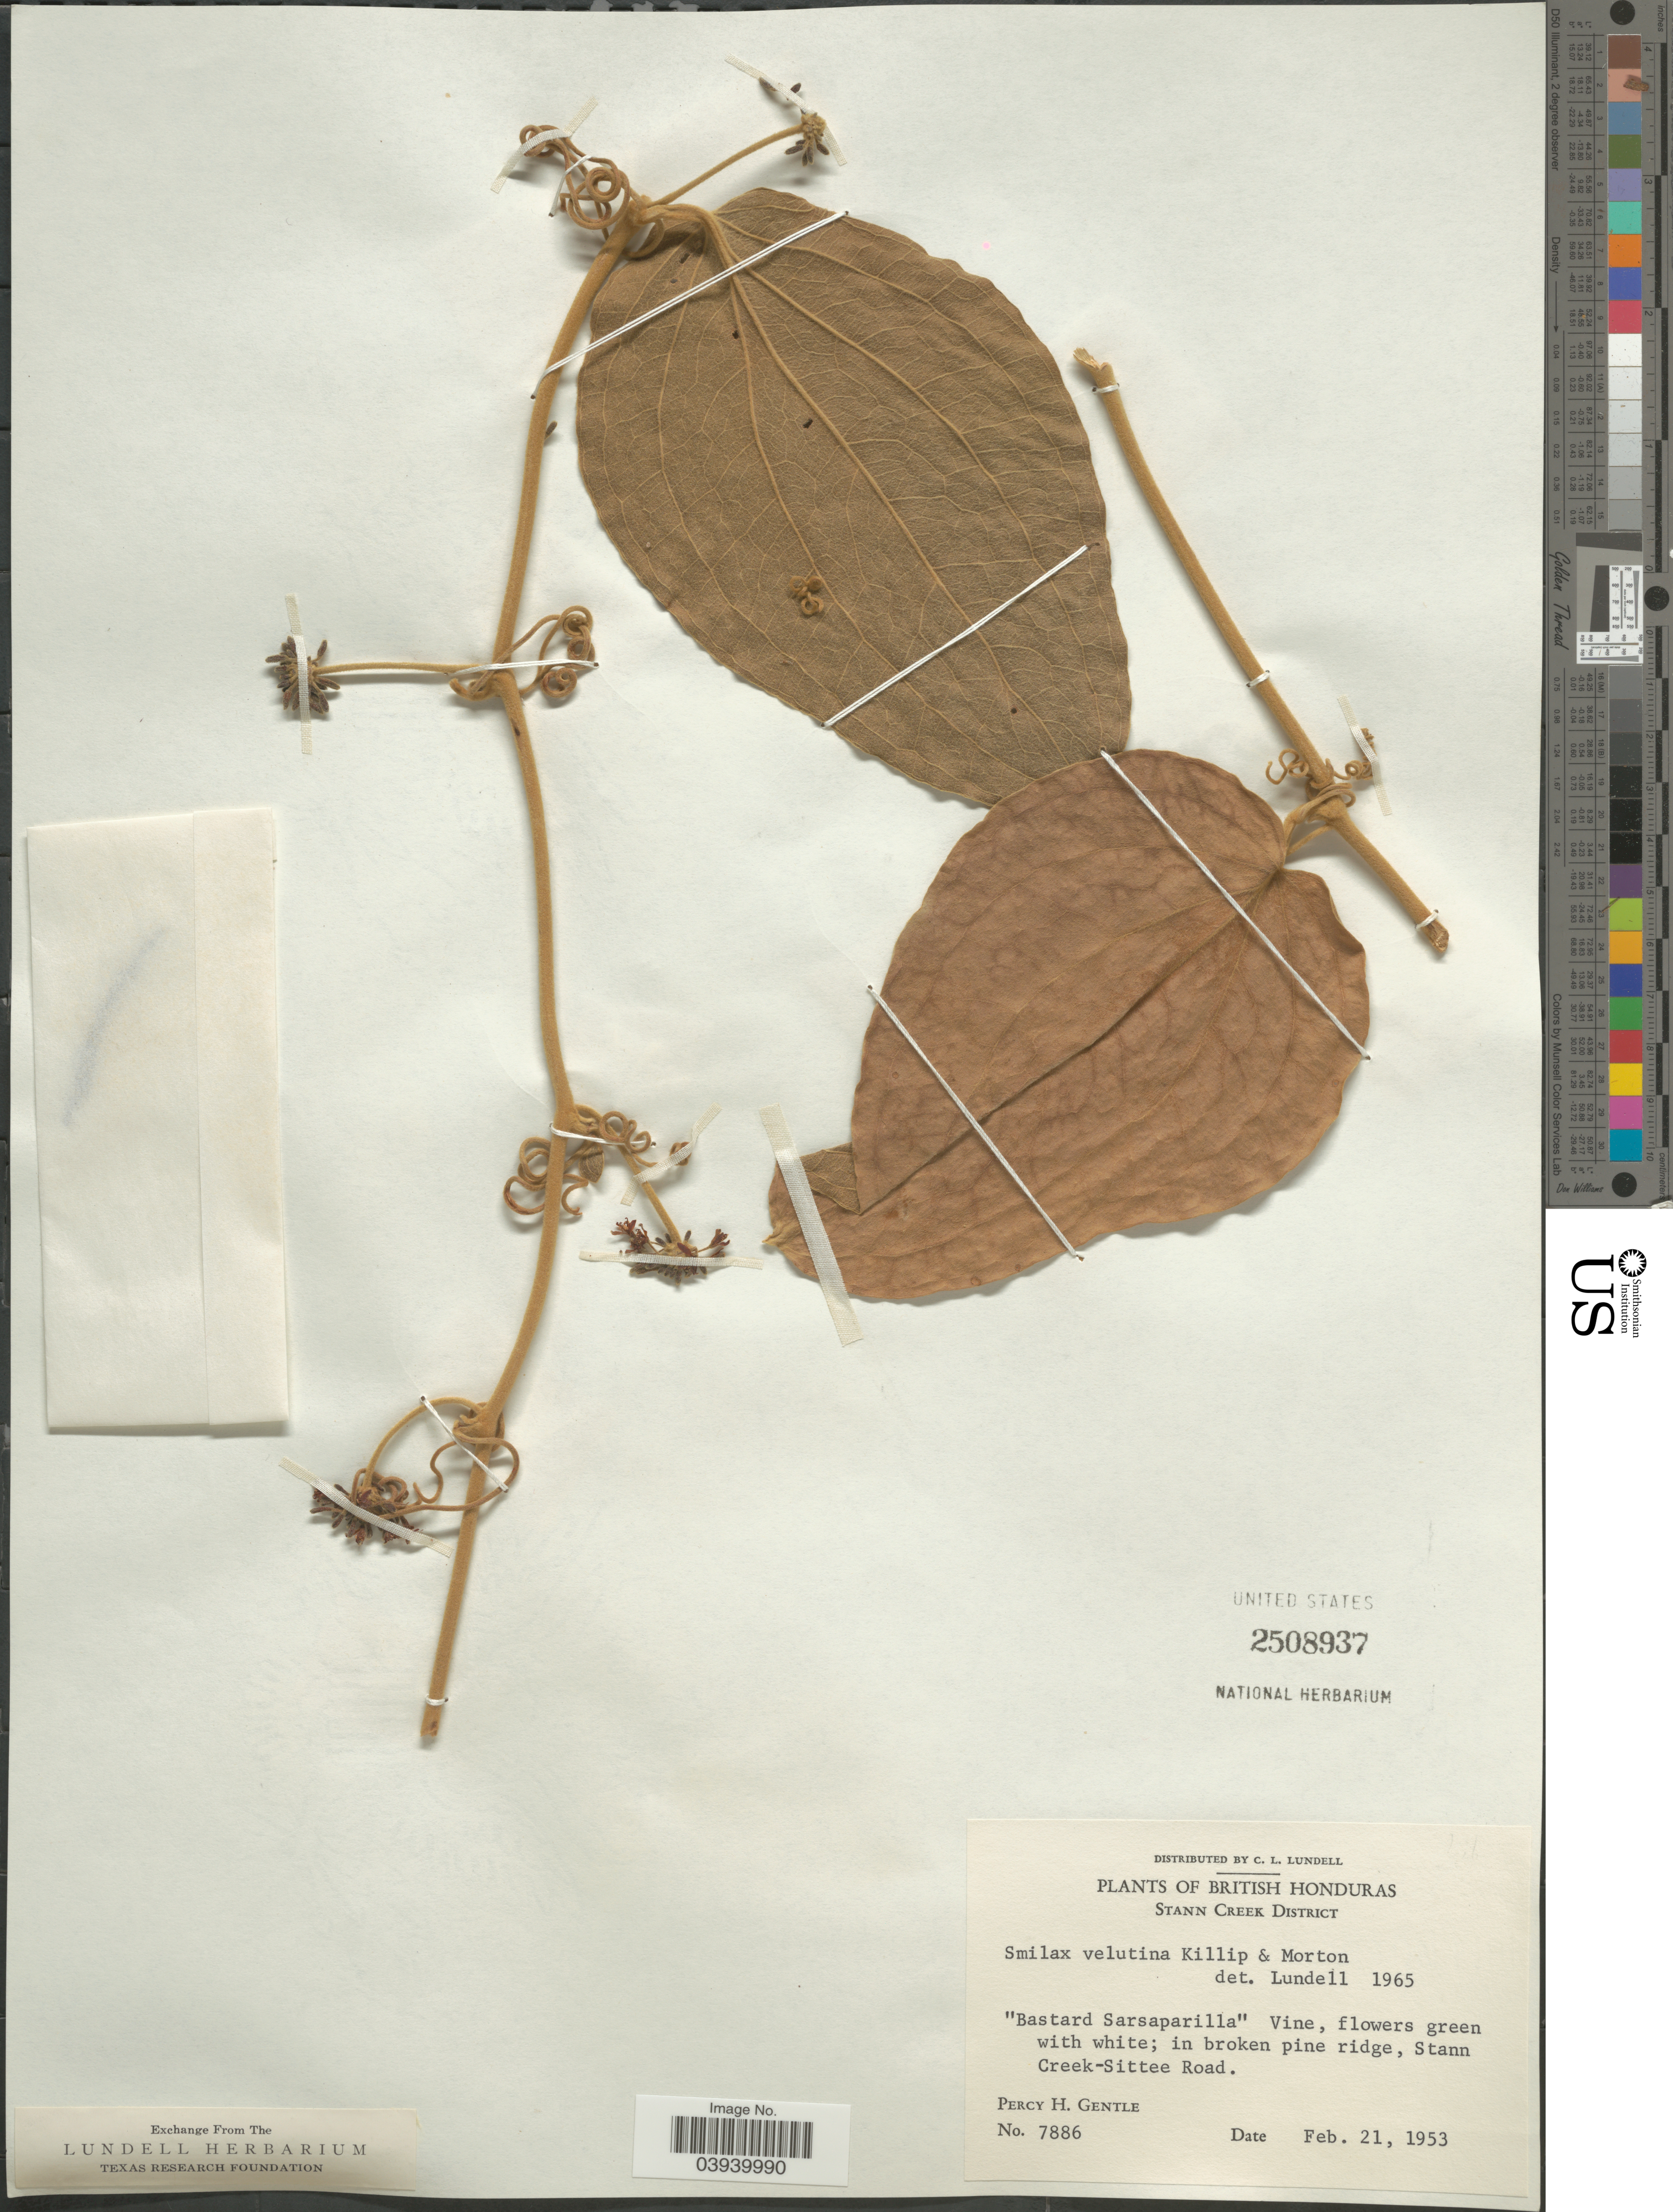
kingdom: Plantae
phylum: Tracheophyta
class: Liliopsida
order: Liliales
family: Smilacaceae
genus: Smilax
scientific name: Smilax velutina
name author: Killip & C.V. Morton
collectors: P. H. Gentle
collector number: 7886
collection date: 1953-02-21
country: Belize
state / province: Stann Creek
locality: British Honduras. Stann Creek District. In broken pine ridge, Stann Creek-Sittee Road.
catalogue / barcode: US 2508937